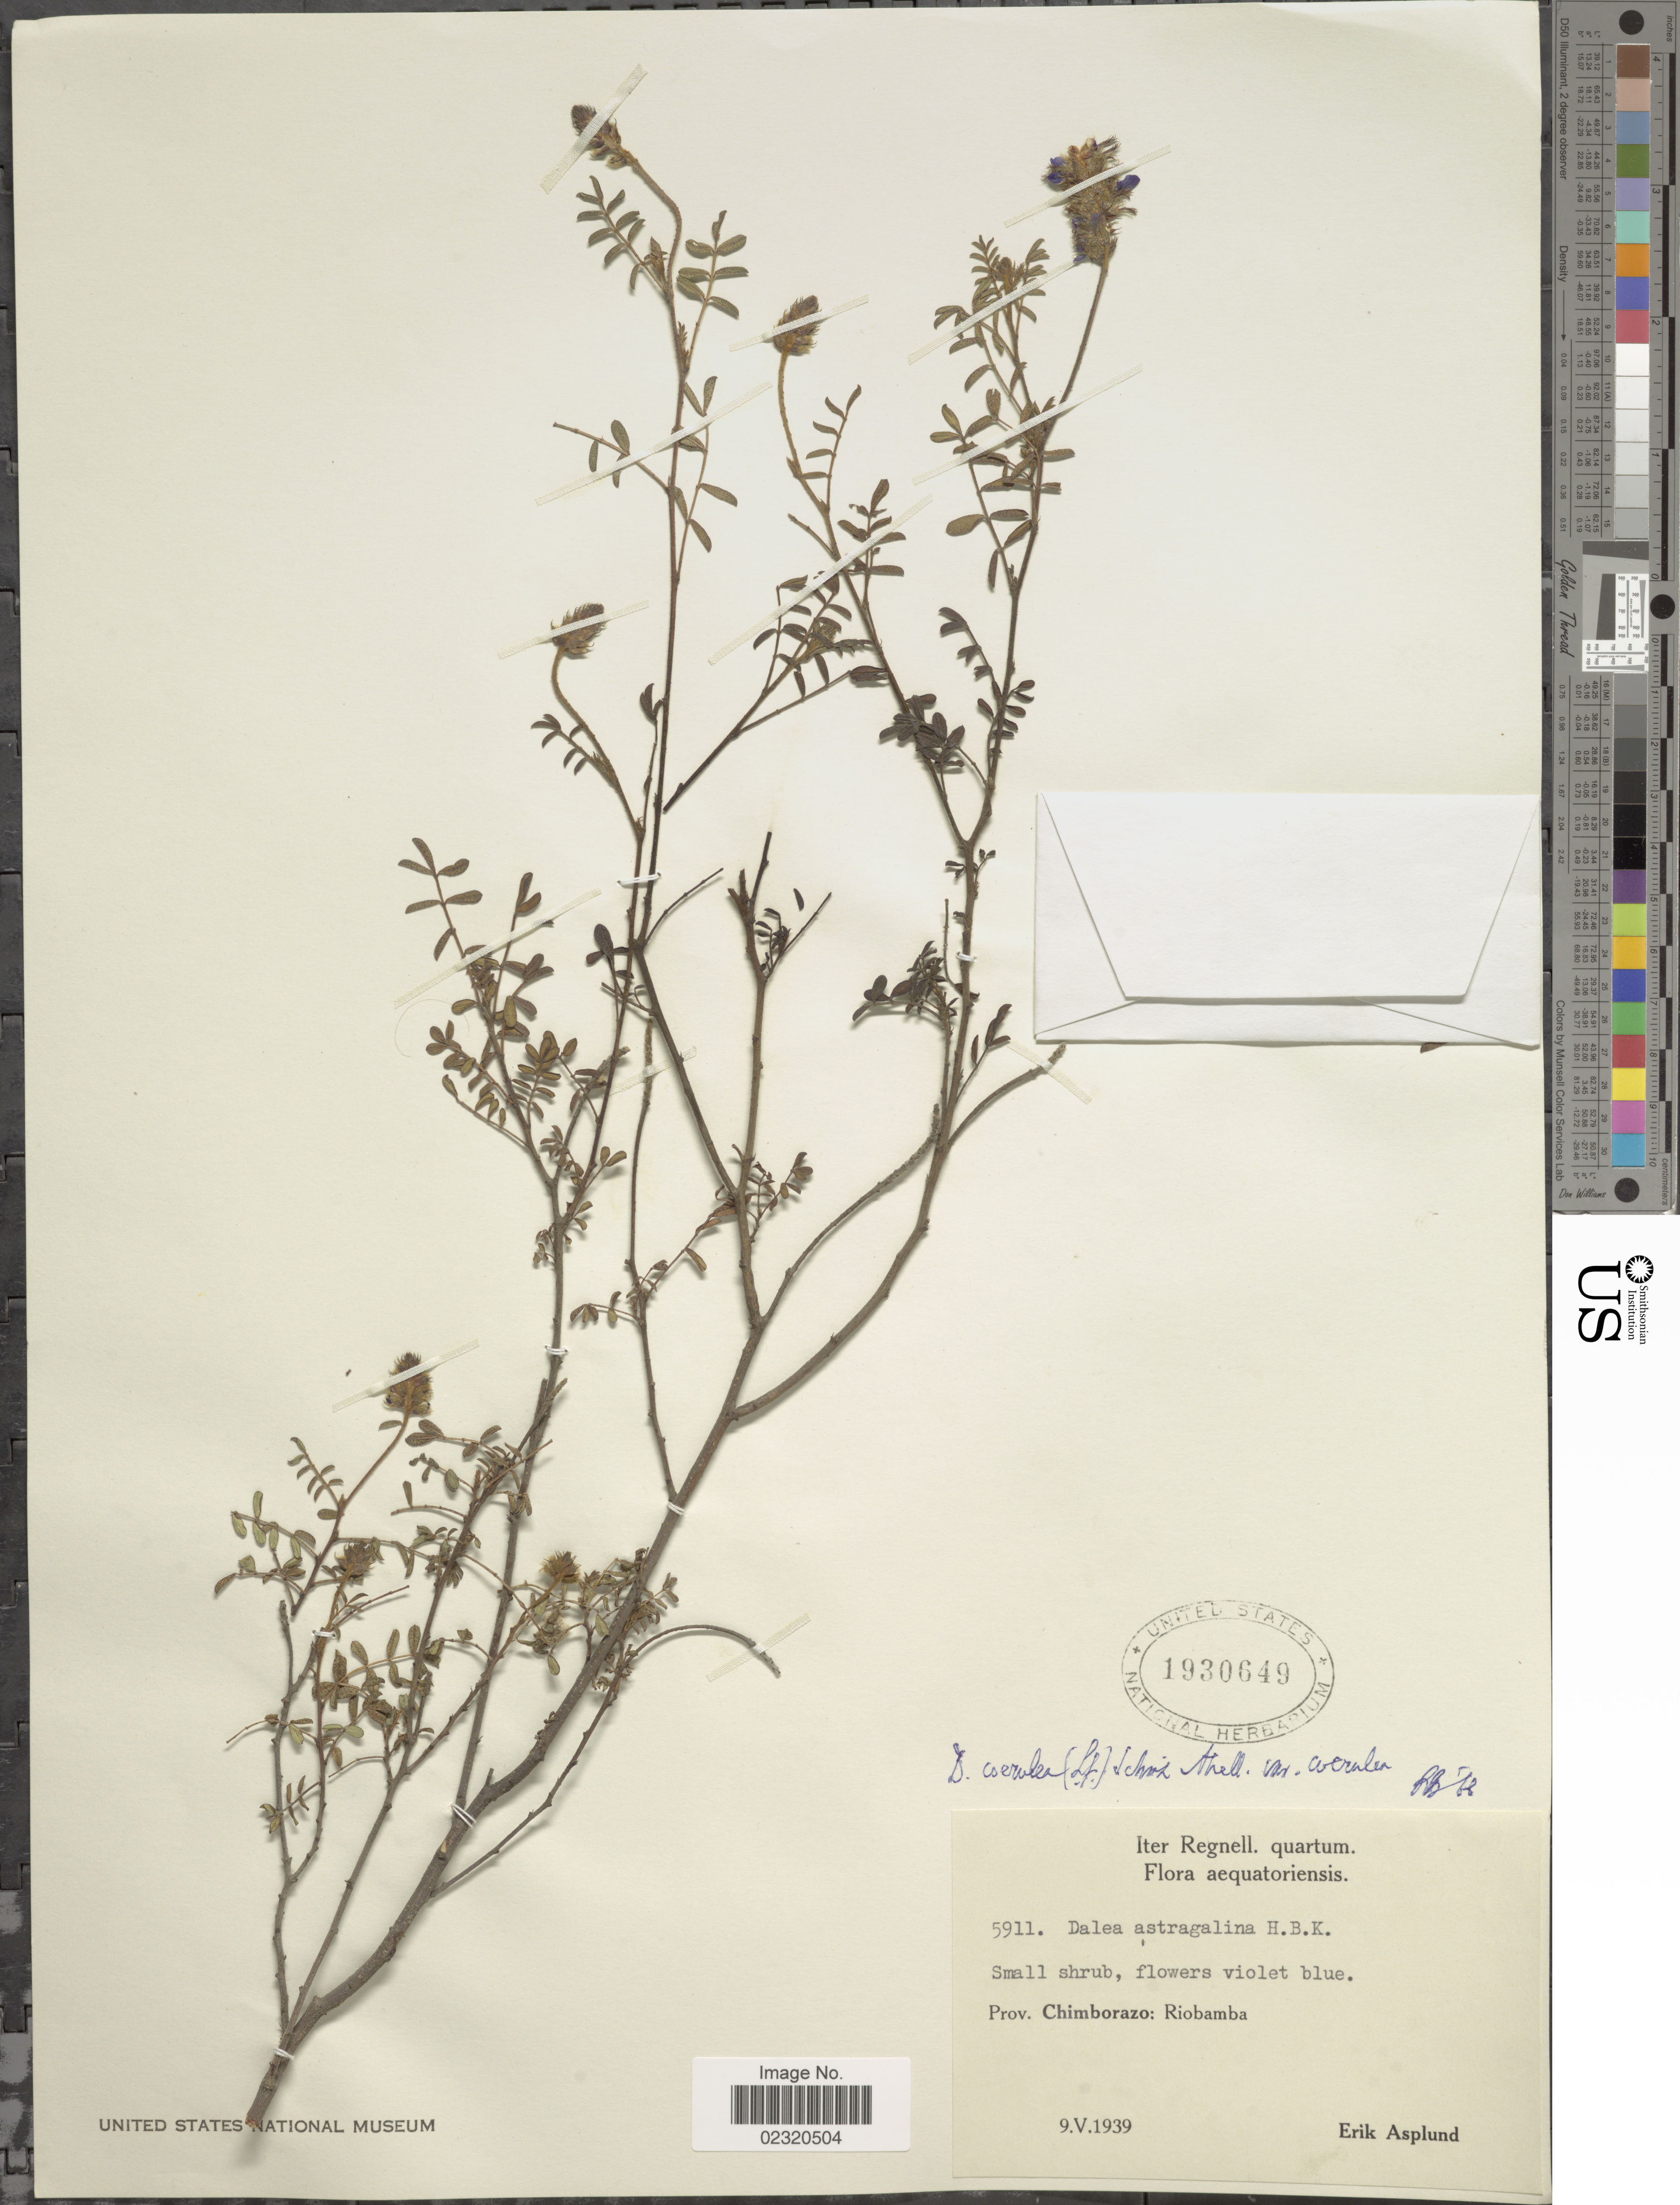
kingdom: Plantae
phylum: Tracheophyta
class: Magnoliopsida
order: Fabales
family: Fabaceae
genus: Dalea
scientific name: Dalea coerulea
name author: (L. f.) Schinz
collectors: E. Asplund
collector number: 5911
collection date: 1939-05-09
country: Ecuador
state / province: Chimborazo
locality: Riobamba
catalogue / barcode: US 1930649